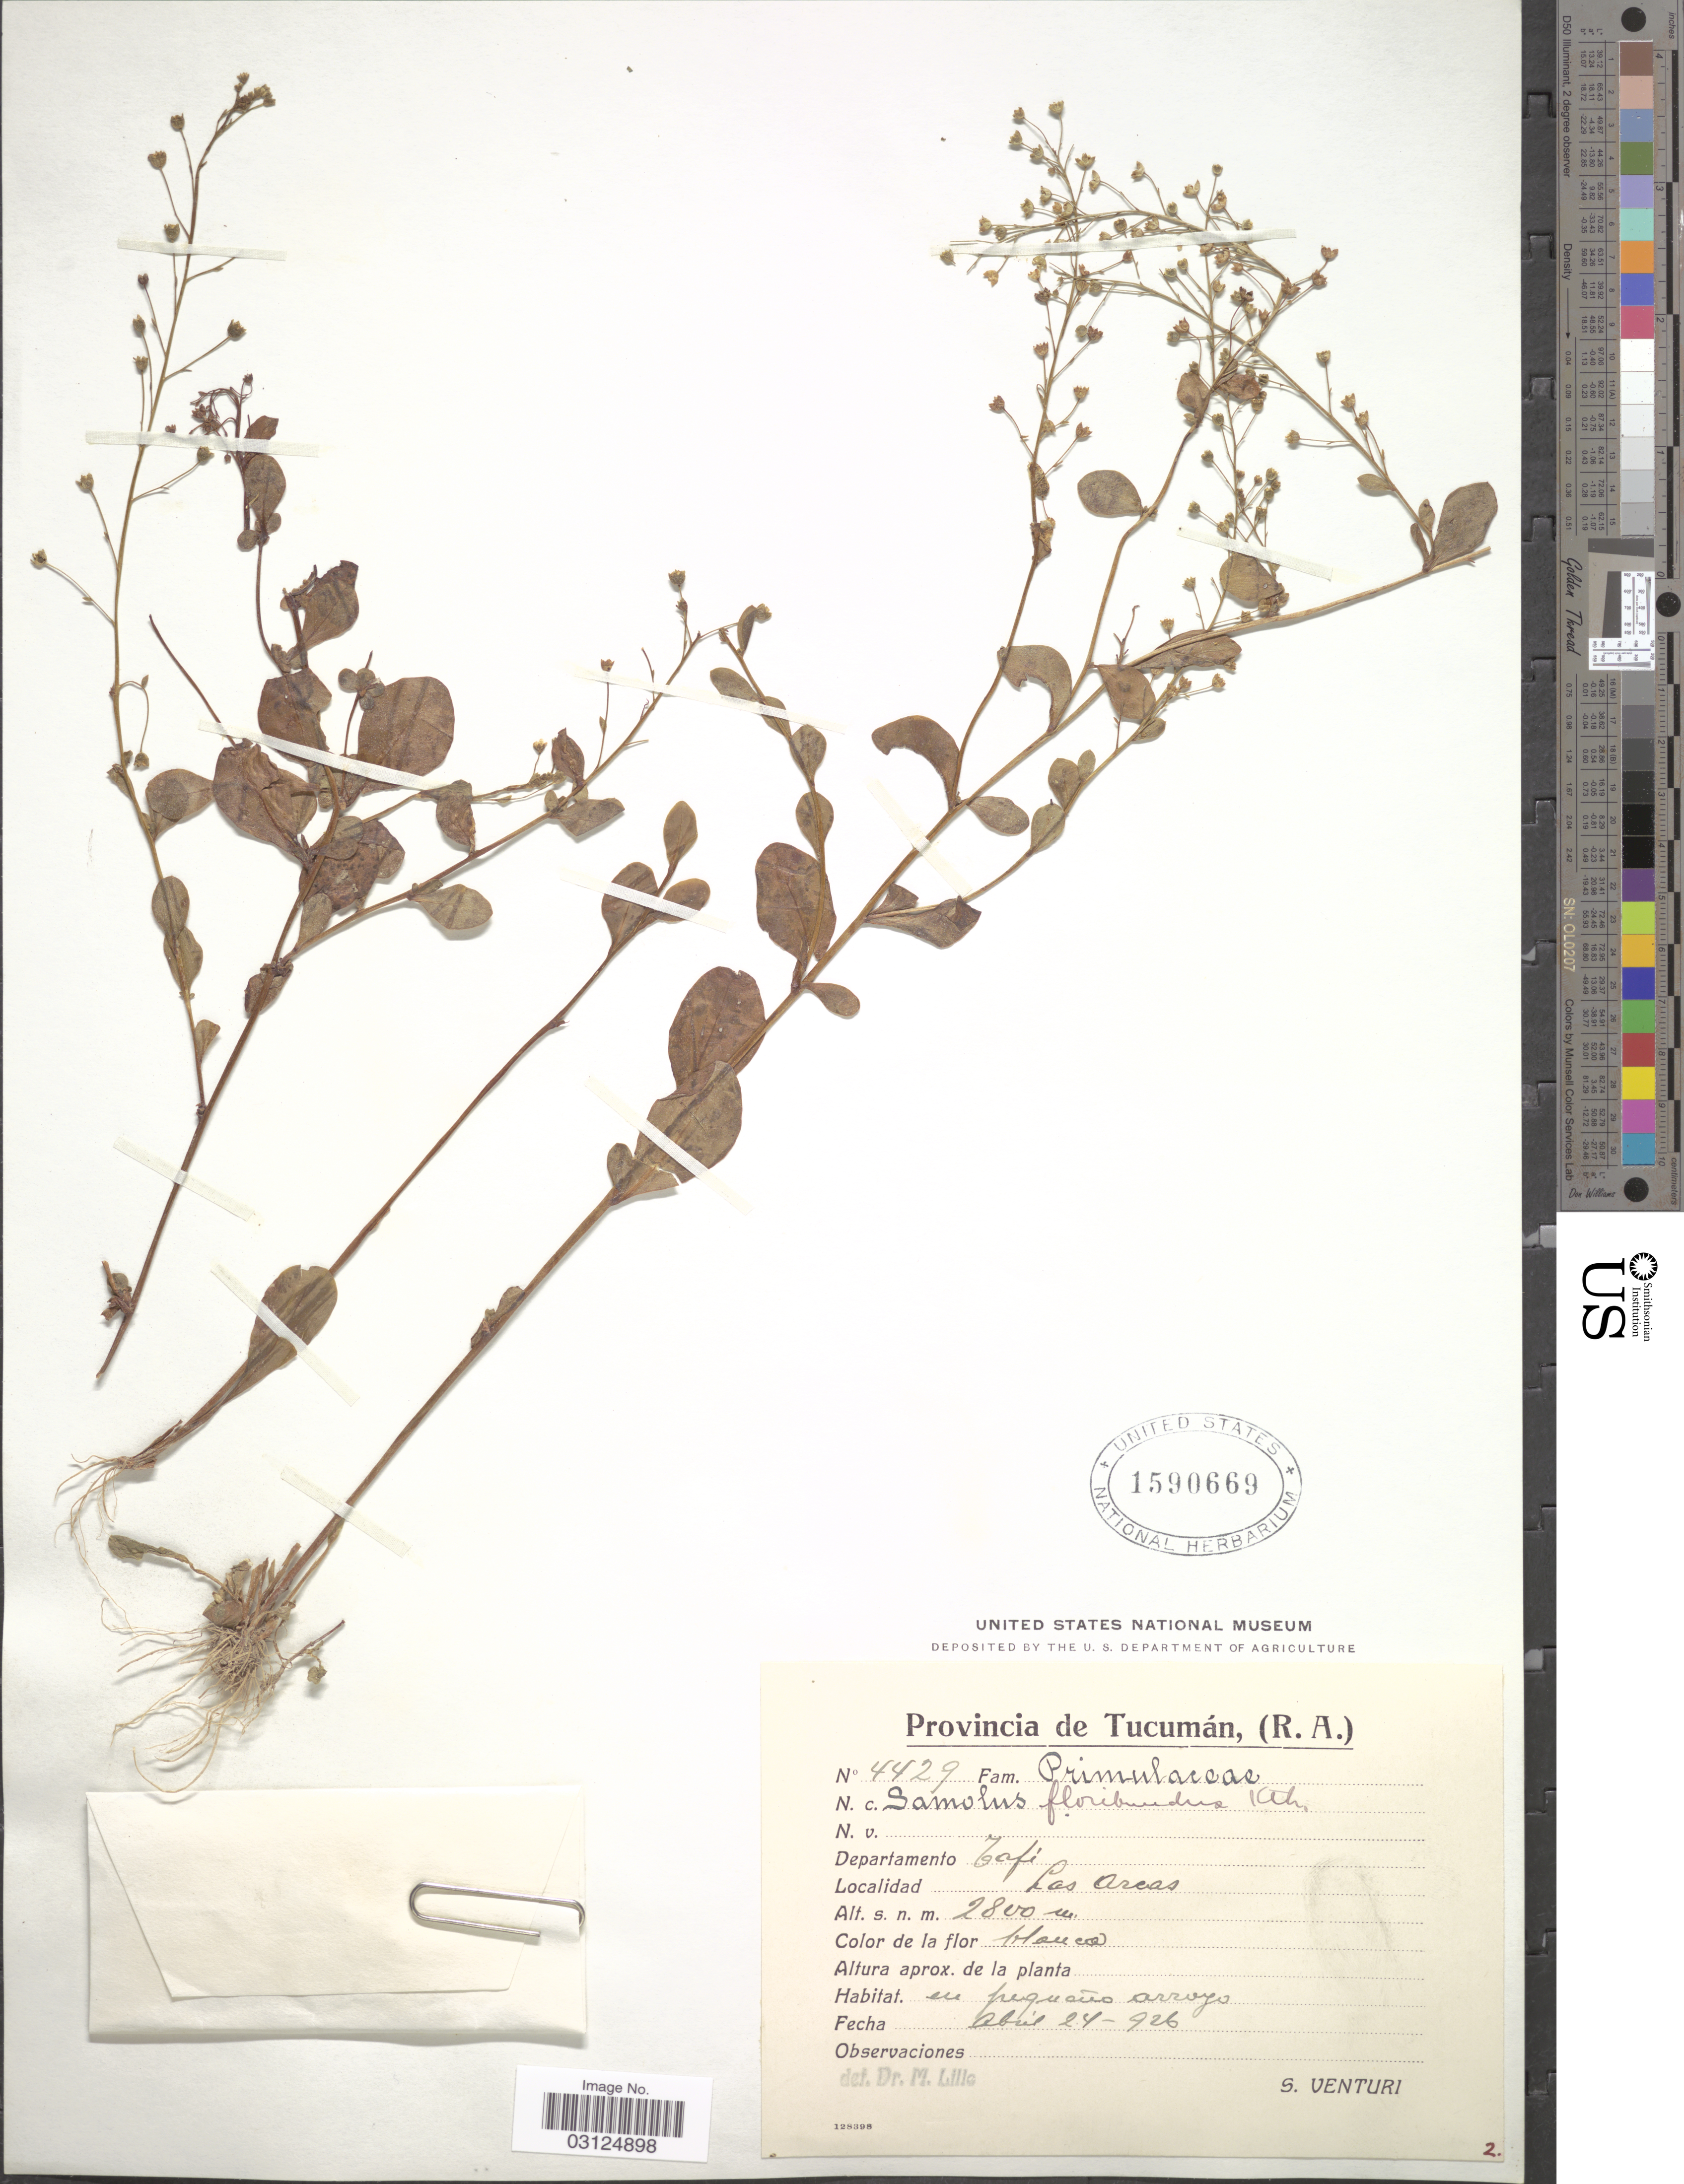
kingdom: Plantae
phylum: Tracheophyta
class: Magnoliopsida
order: Ericales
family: Primulaceae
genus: Samolus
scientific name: Samolus parviflorus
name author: Raf.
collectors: S. Venturi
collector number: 4429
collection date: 1926-04-24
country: Argentina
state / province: Tucuman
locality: Departamento Tafi. Las Arcas.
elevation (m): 2800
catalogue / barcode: US 1590669